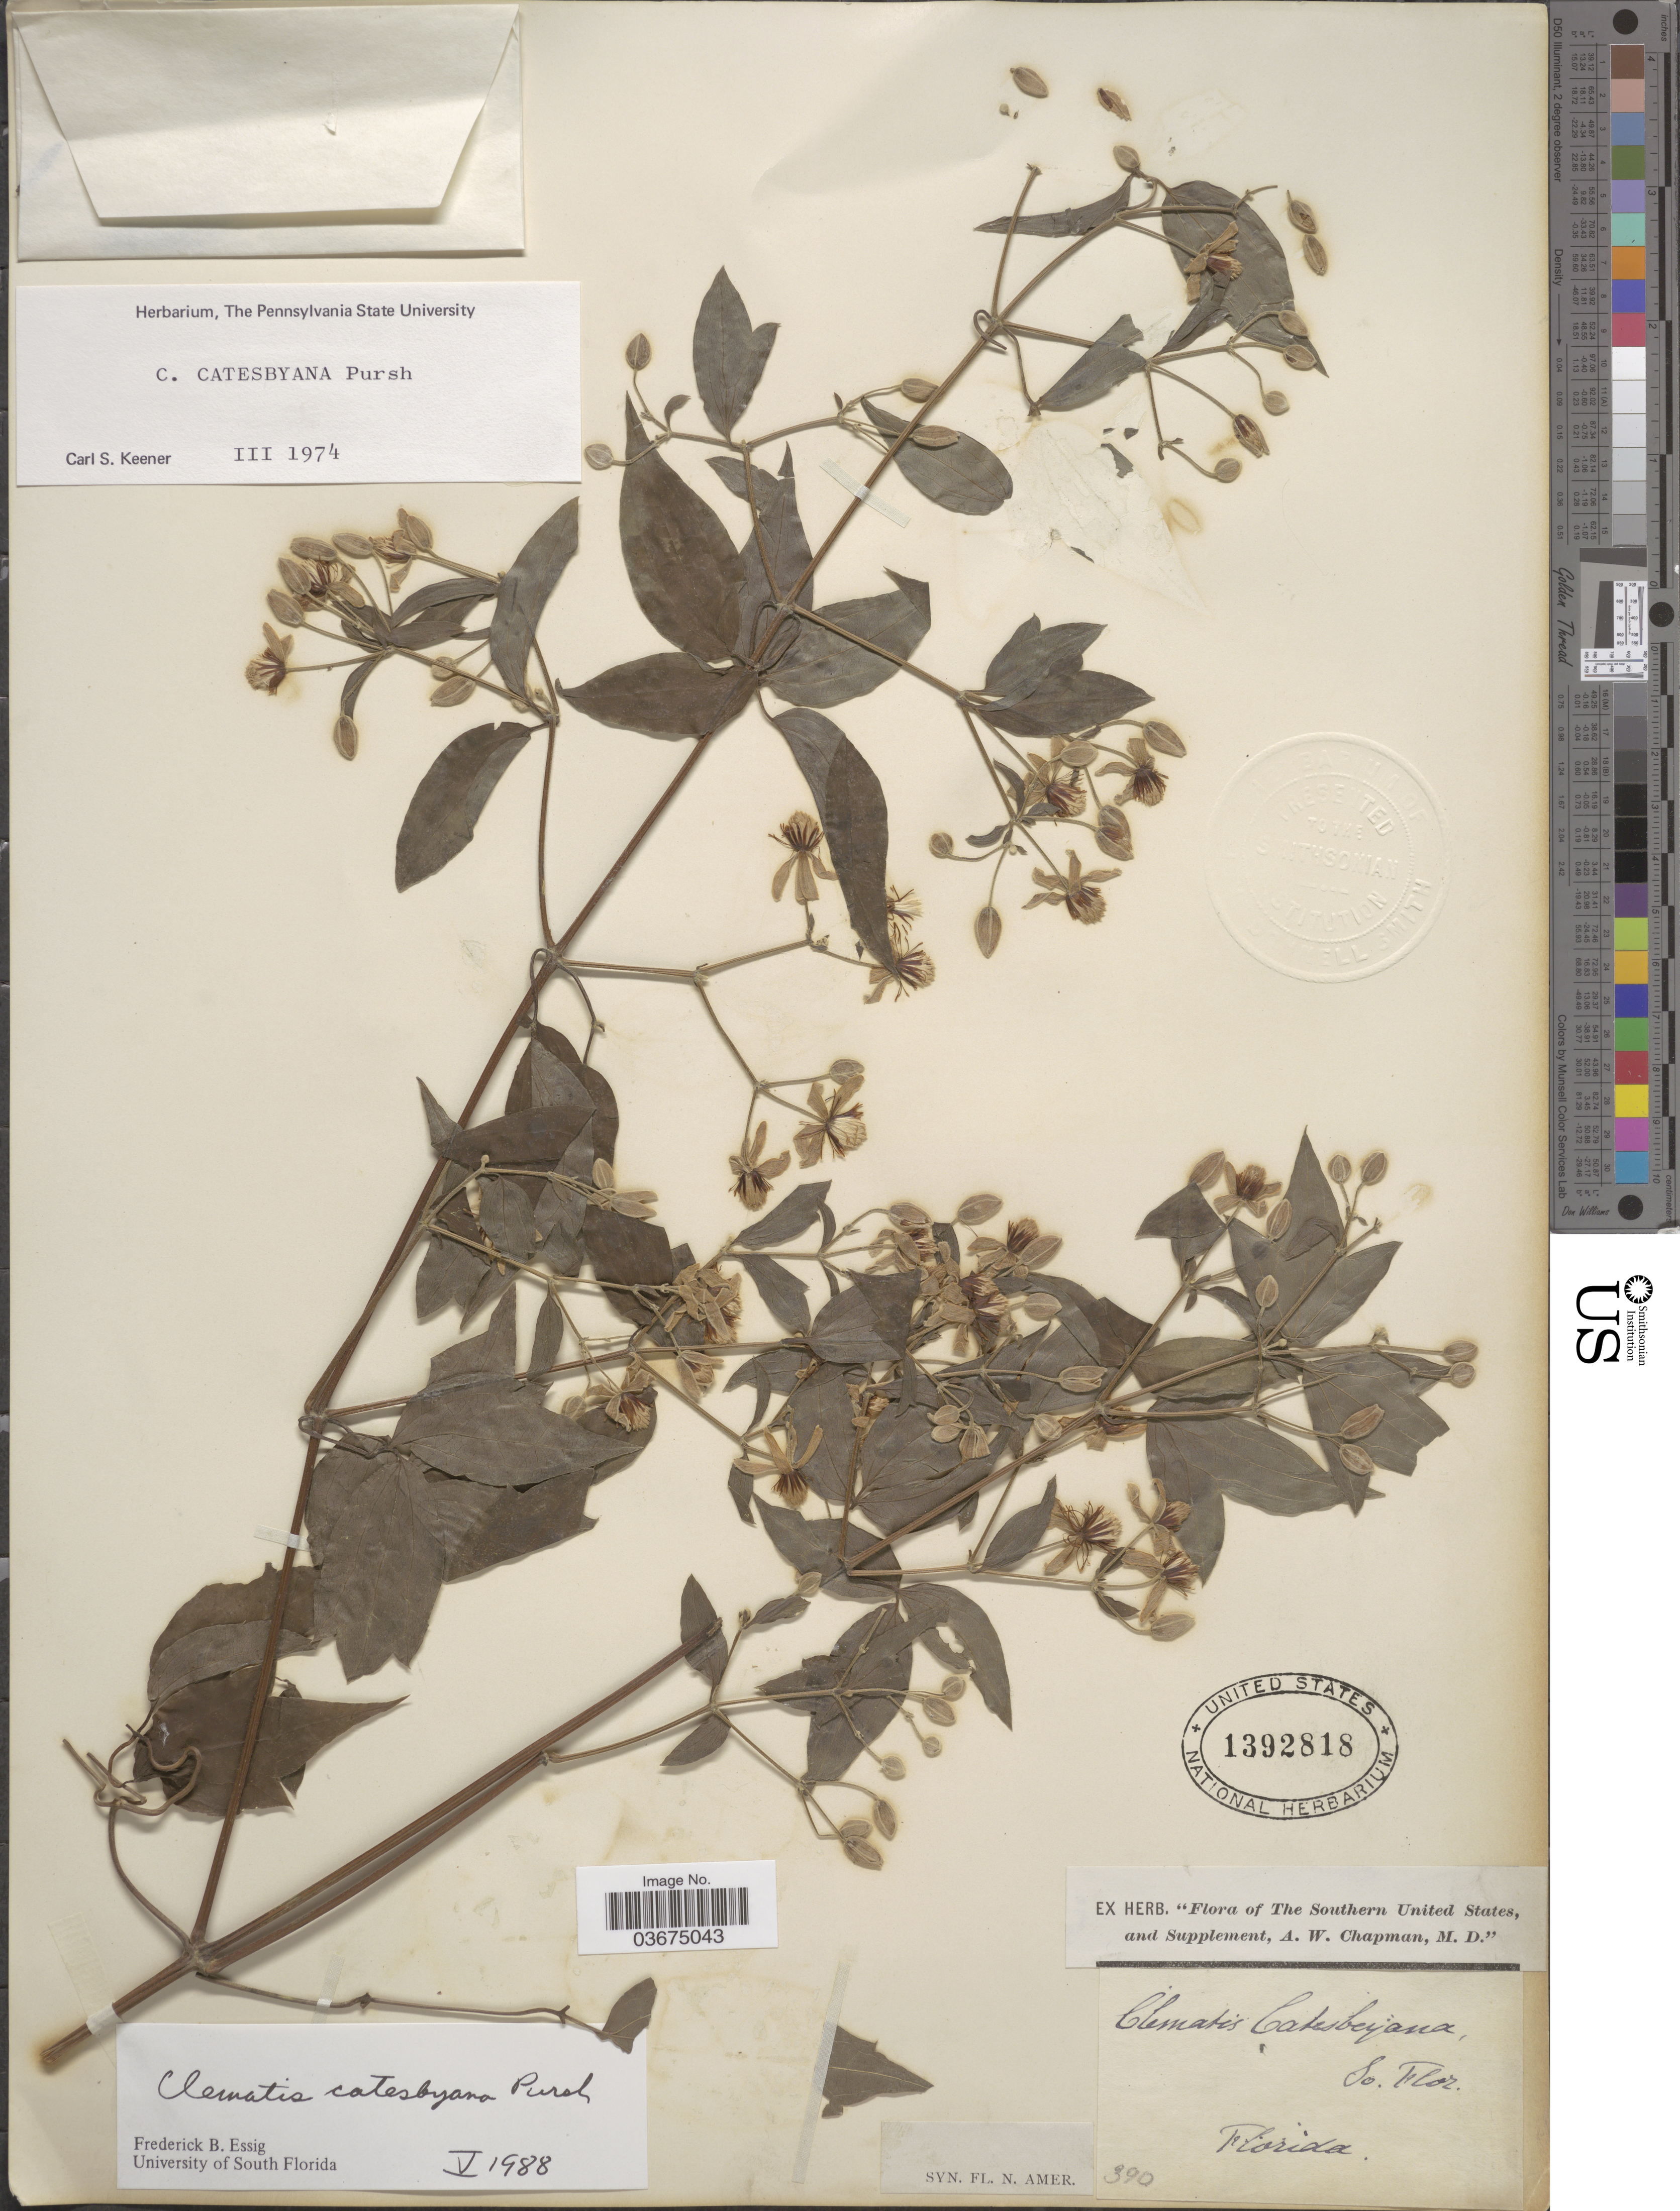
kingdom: Plantae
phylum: Tracheophyta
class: Magnoliopsida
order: Ranunculales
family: Ranunculaceae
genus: Clematis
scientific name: Clematis catesbyana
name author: Pursh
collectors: ex herb. A.W. Chapman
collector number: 390?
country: United States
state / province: Florida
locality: The Southern United States.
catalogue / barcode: US 1392818